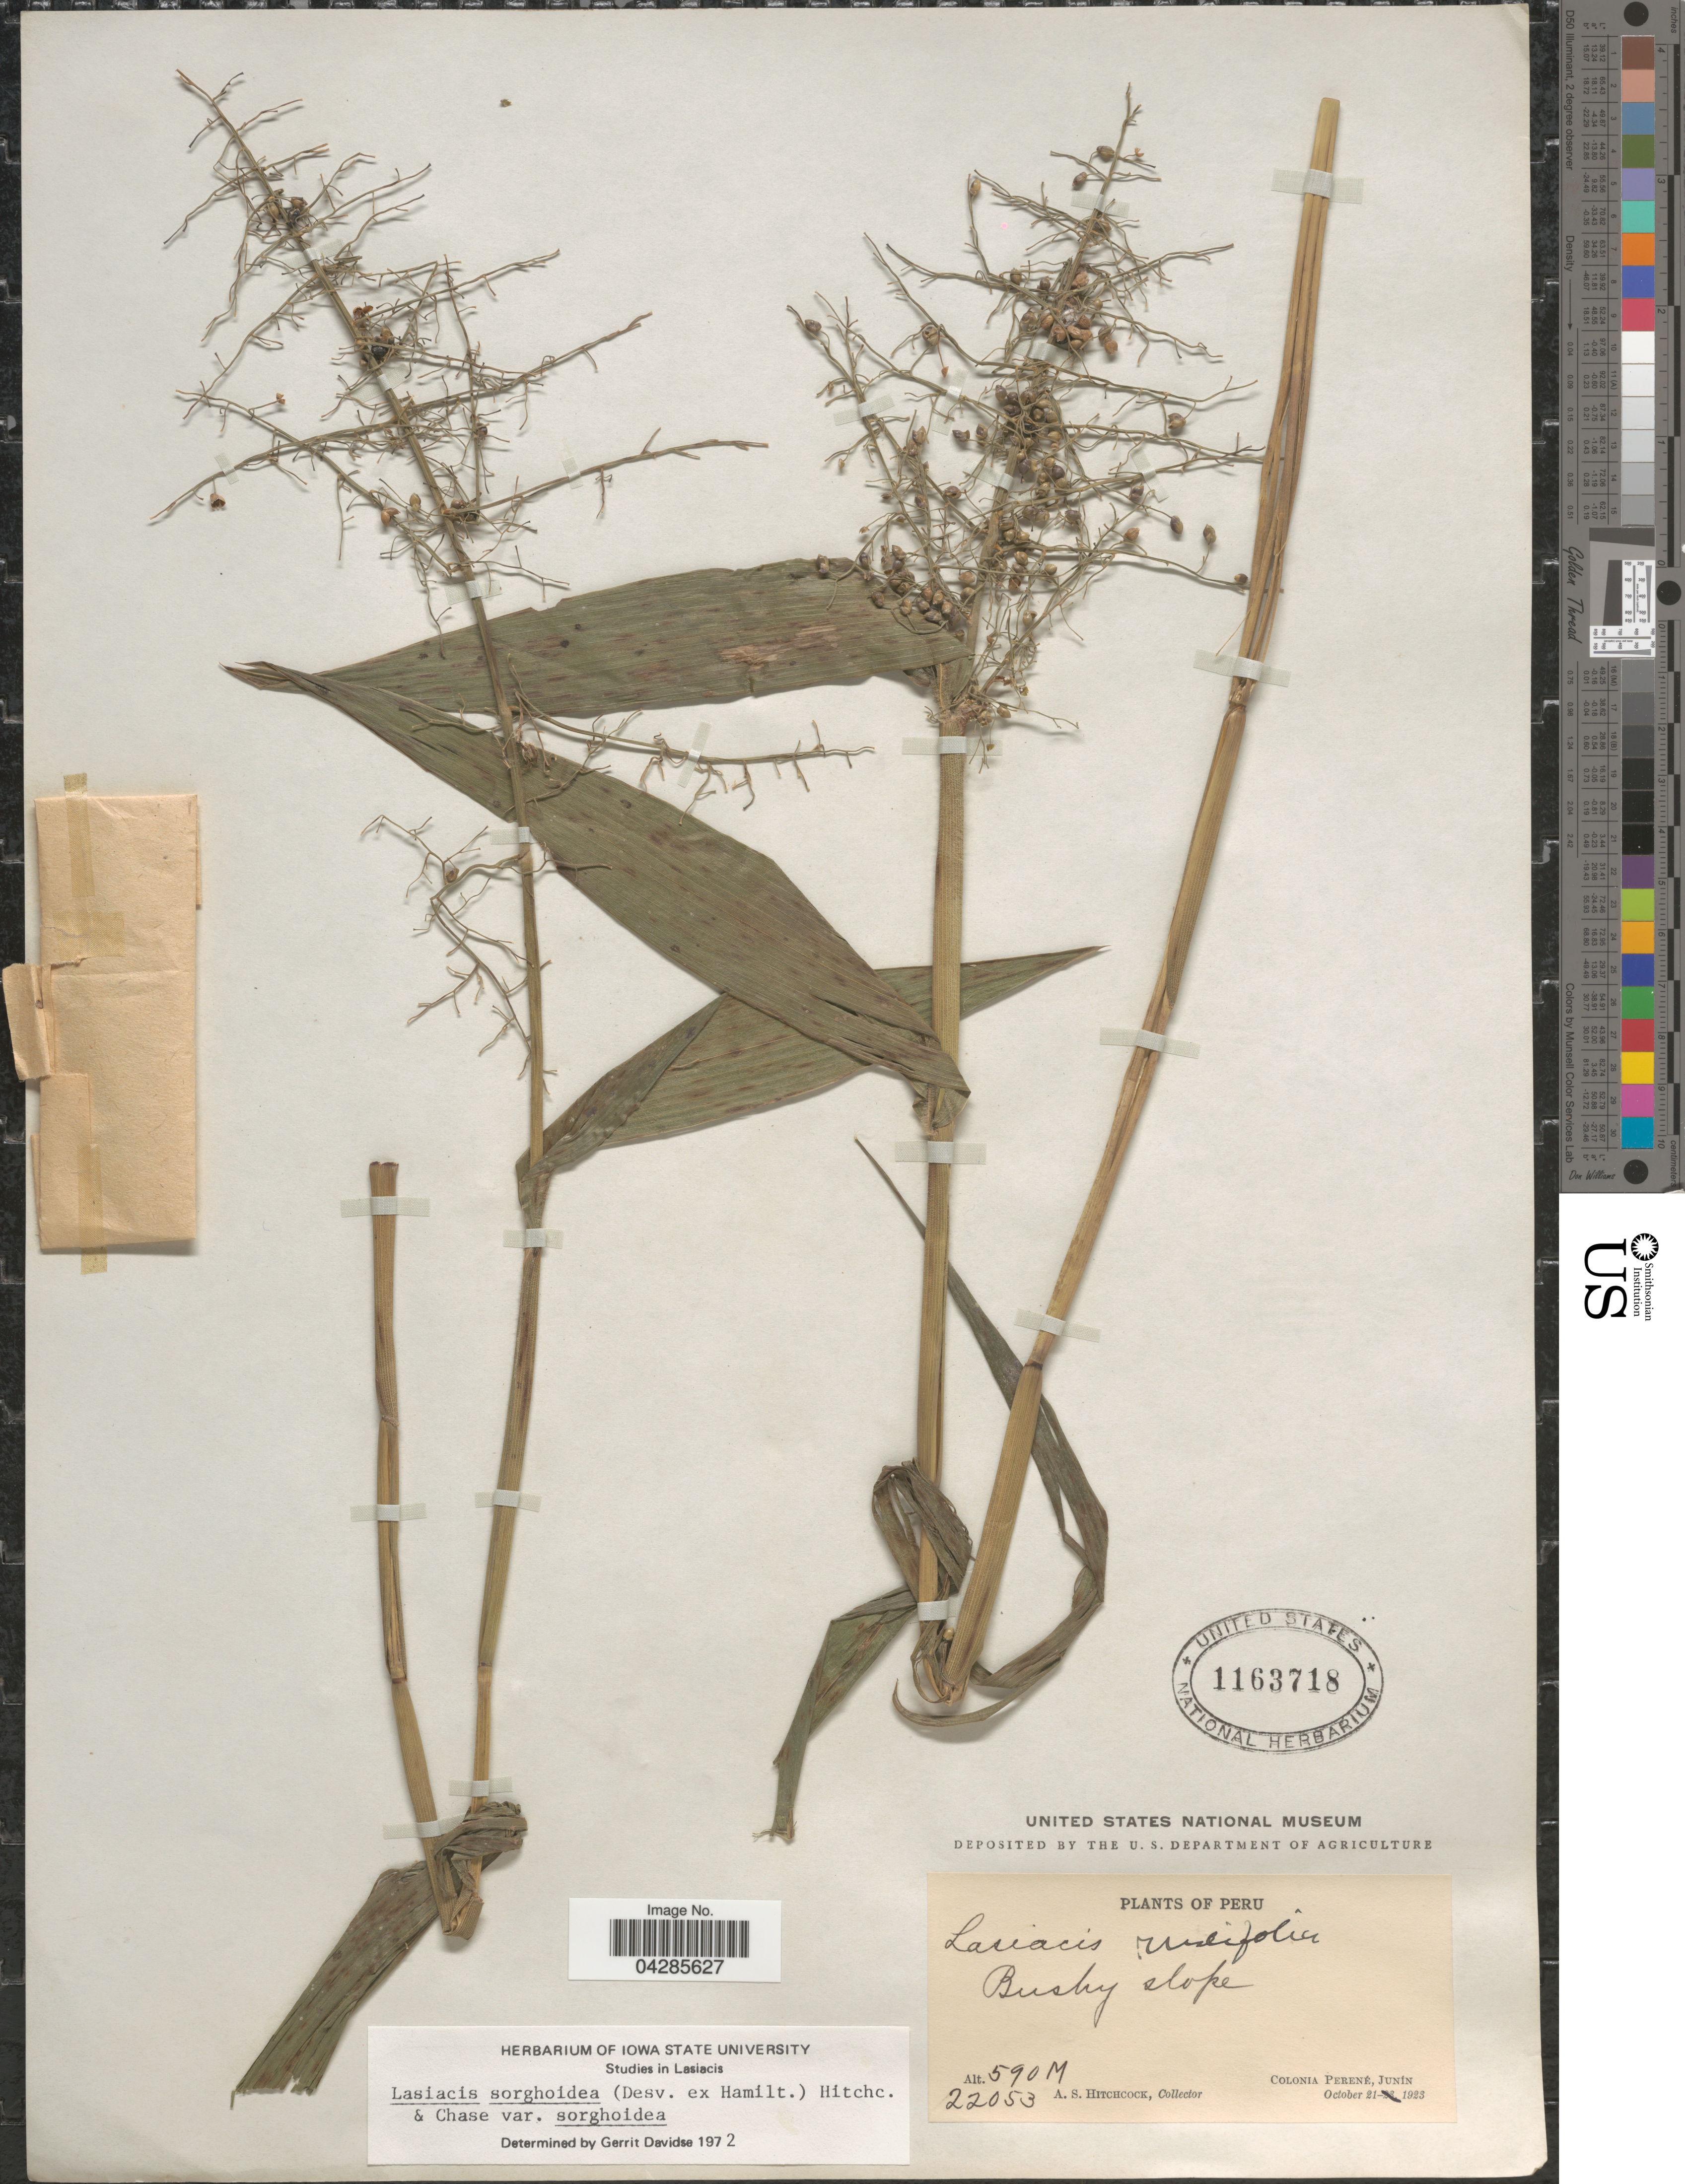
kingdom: Plantae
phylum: Tracheophyta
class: Liliopsida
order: Poales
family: Poaceae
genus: Lasiacis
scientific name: Lasiacis sorghoidea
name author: (Desv. ex Ham.) Hitchc. & Chase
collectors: A. S. Hitchcock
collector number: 22053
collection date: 1923-10-21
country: Peru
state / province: Junín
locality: Colonia Perené.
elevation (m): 590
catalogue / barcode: US 1163718